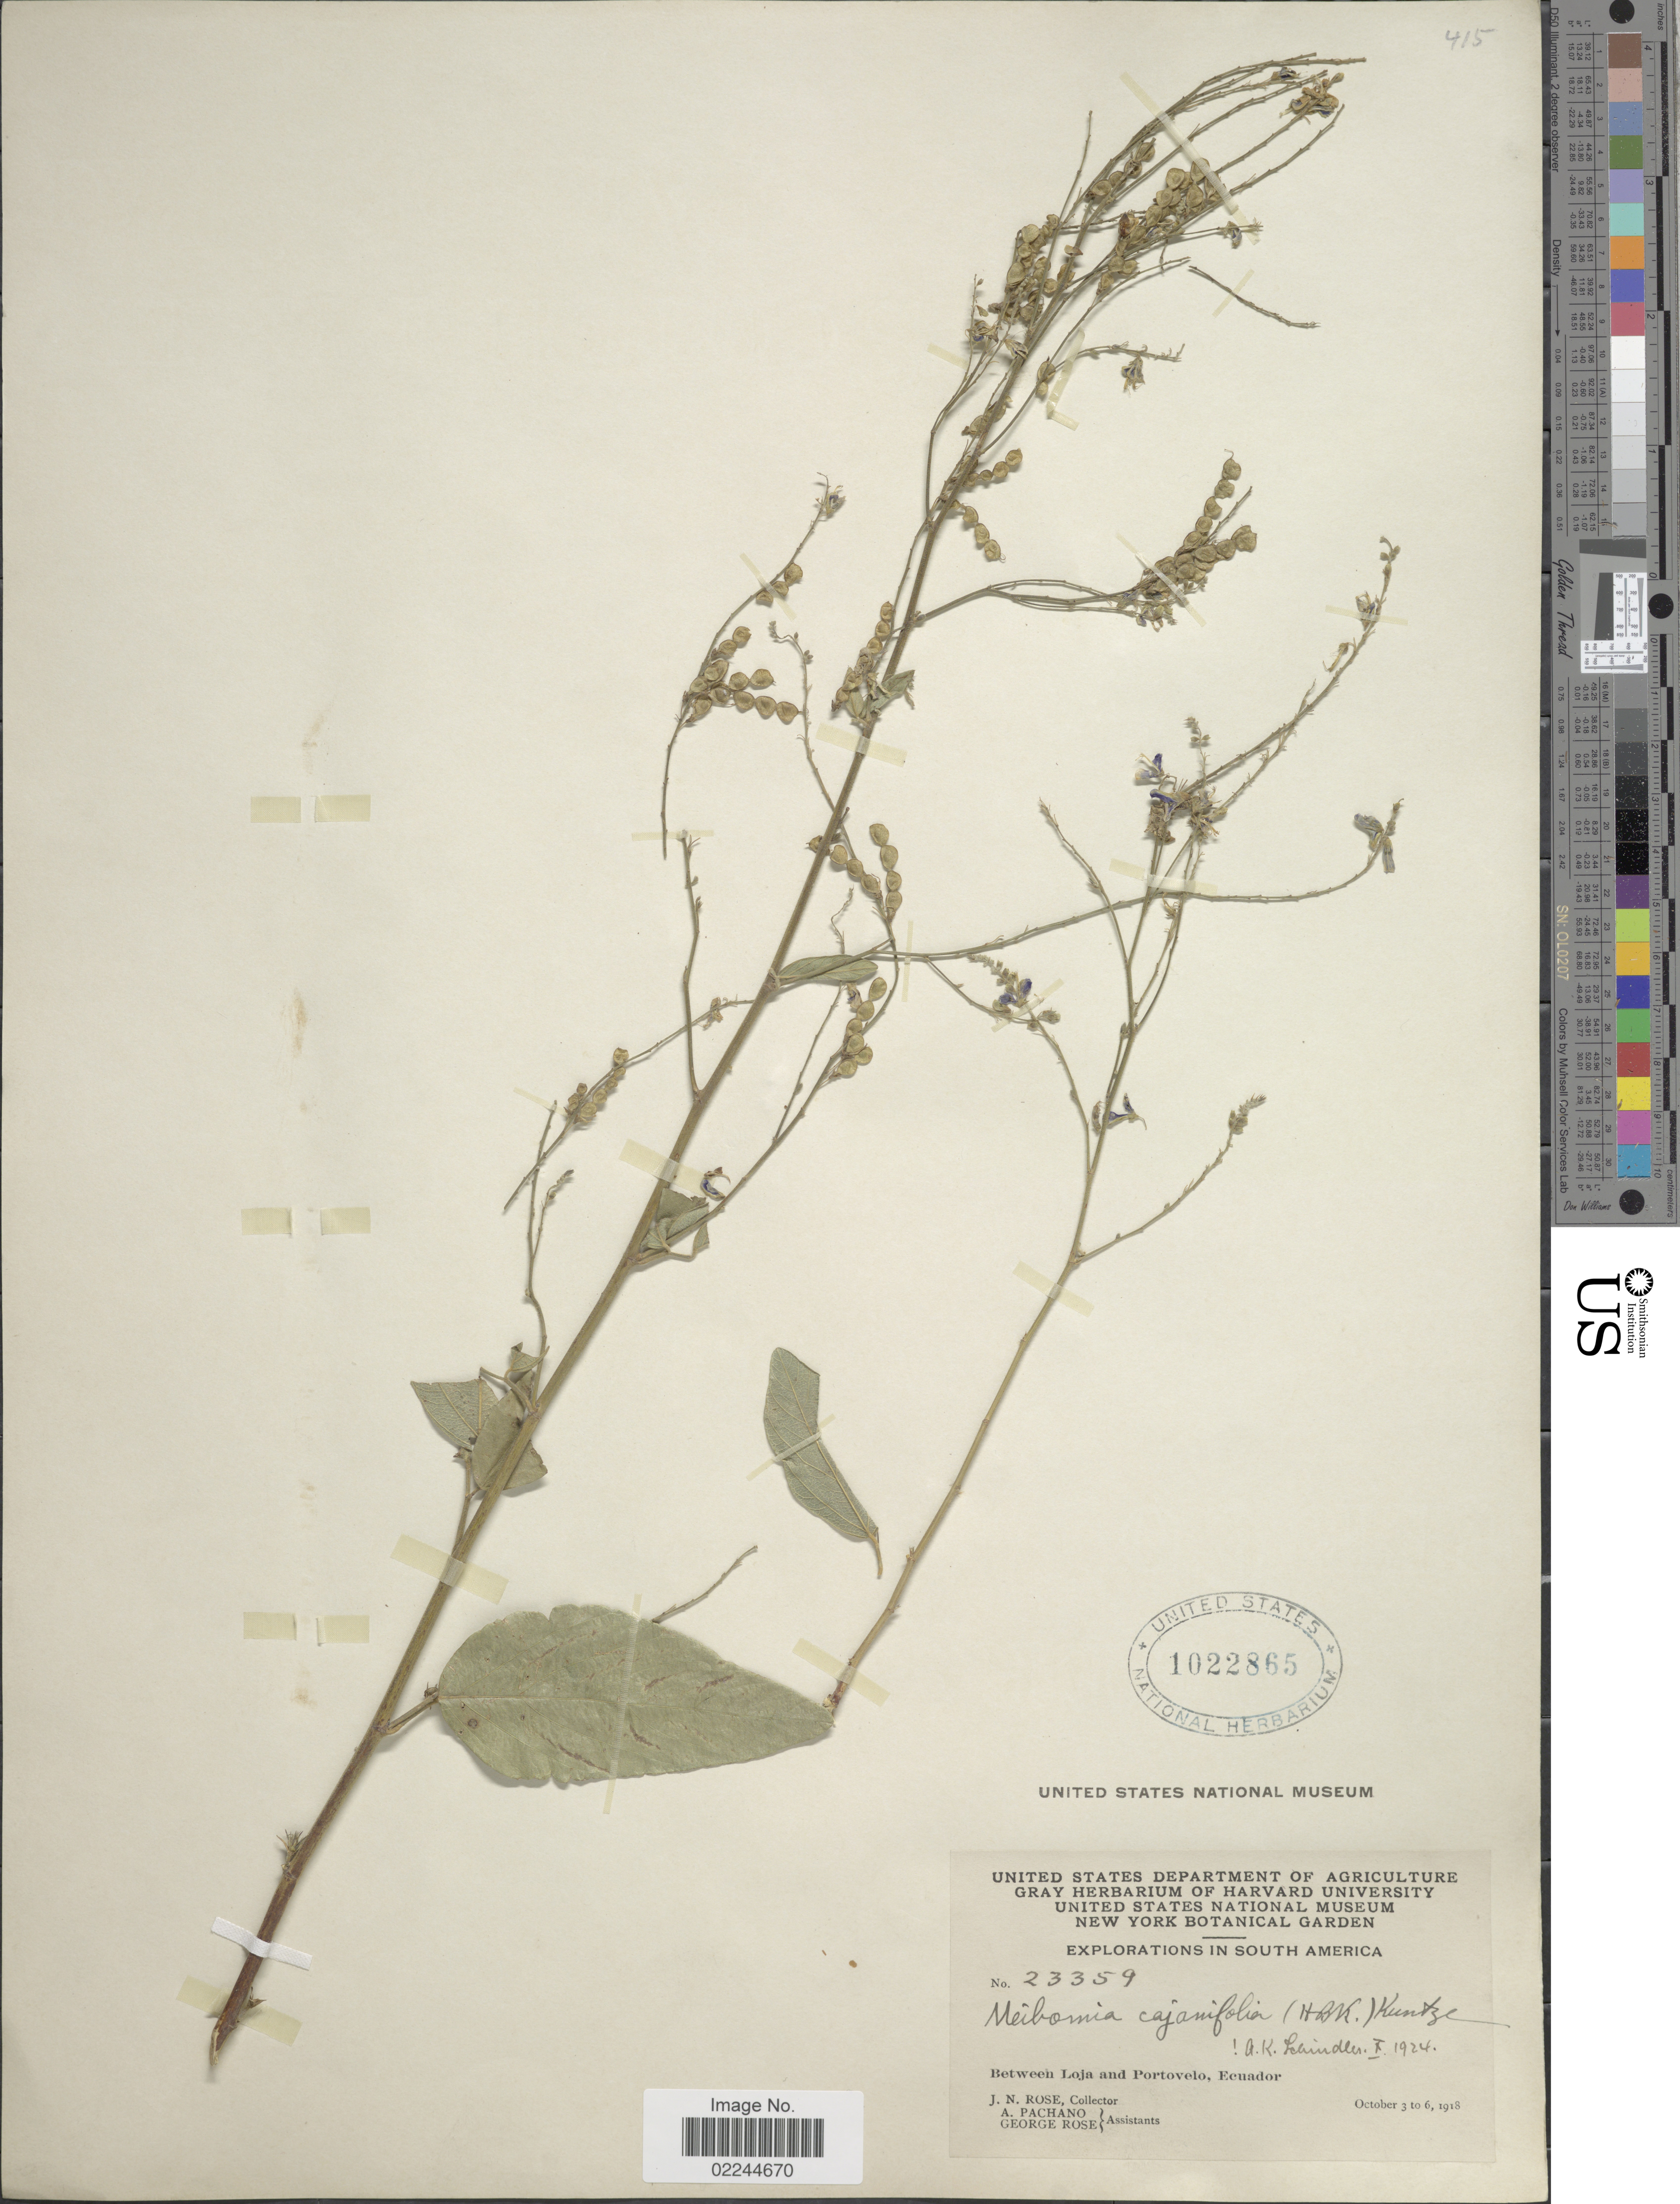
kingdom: Plantae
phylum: Tracheophyta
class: Magnoliopsida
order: Fabales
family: Fabaceae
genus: Desmodium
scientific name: Desmodium cajanifolium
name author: (Kunth) DC.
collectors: J. N. Rose, A. Pachano & G. Rose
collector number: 23359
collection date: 1918-10-03/1918-10-06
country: Ecuador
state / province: Loja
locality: Between Loja and Portovelo.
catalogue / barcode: US 1022865